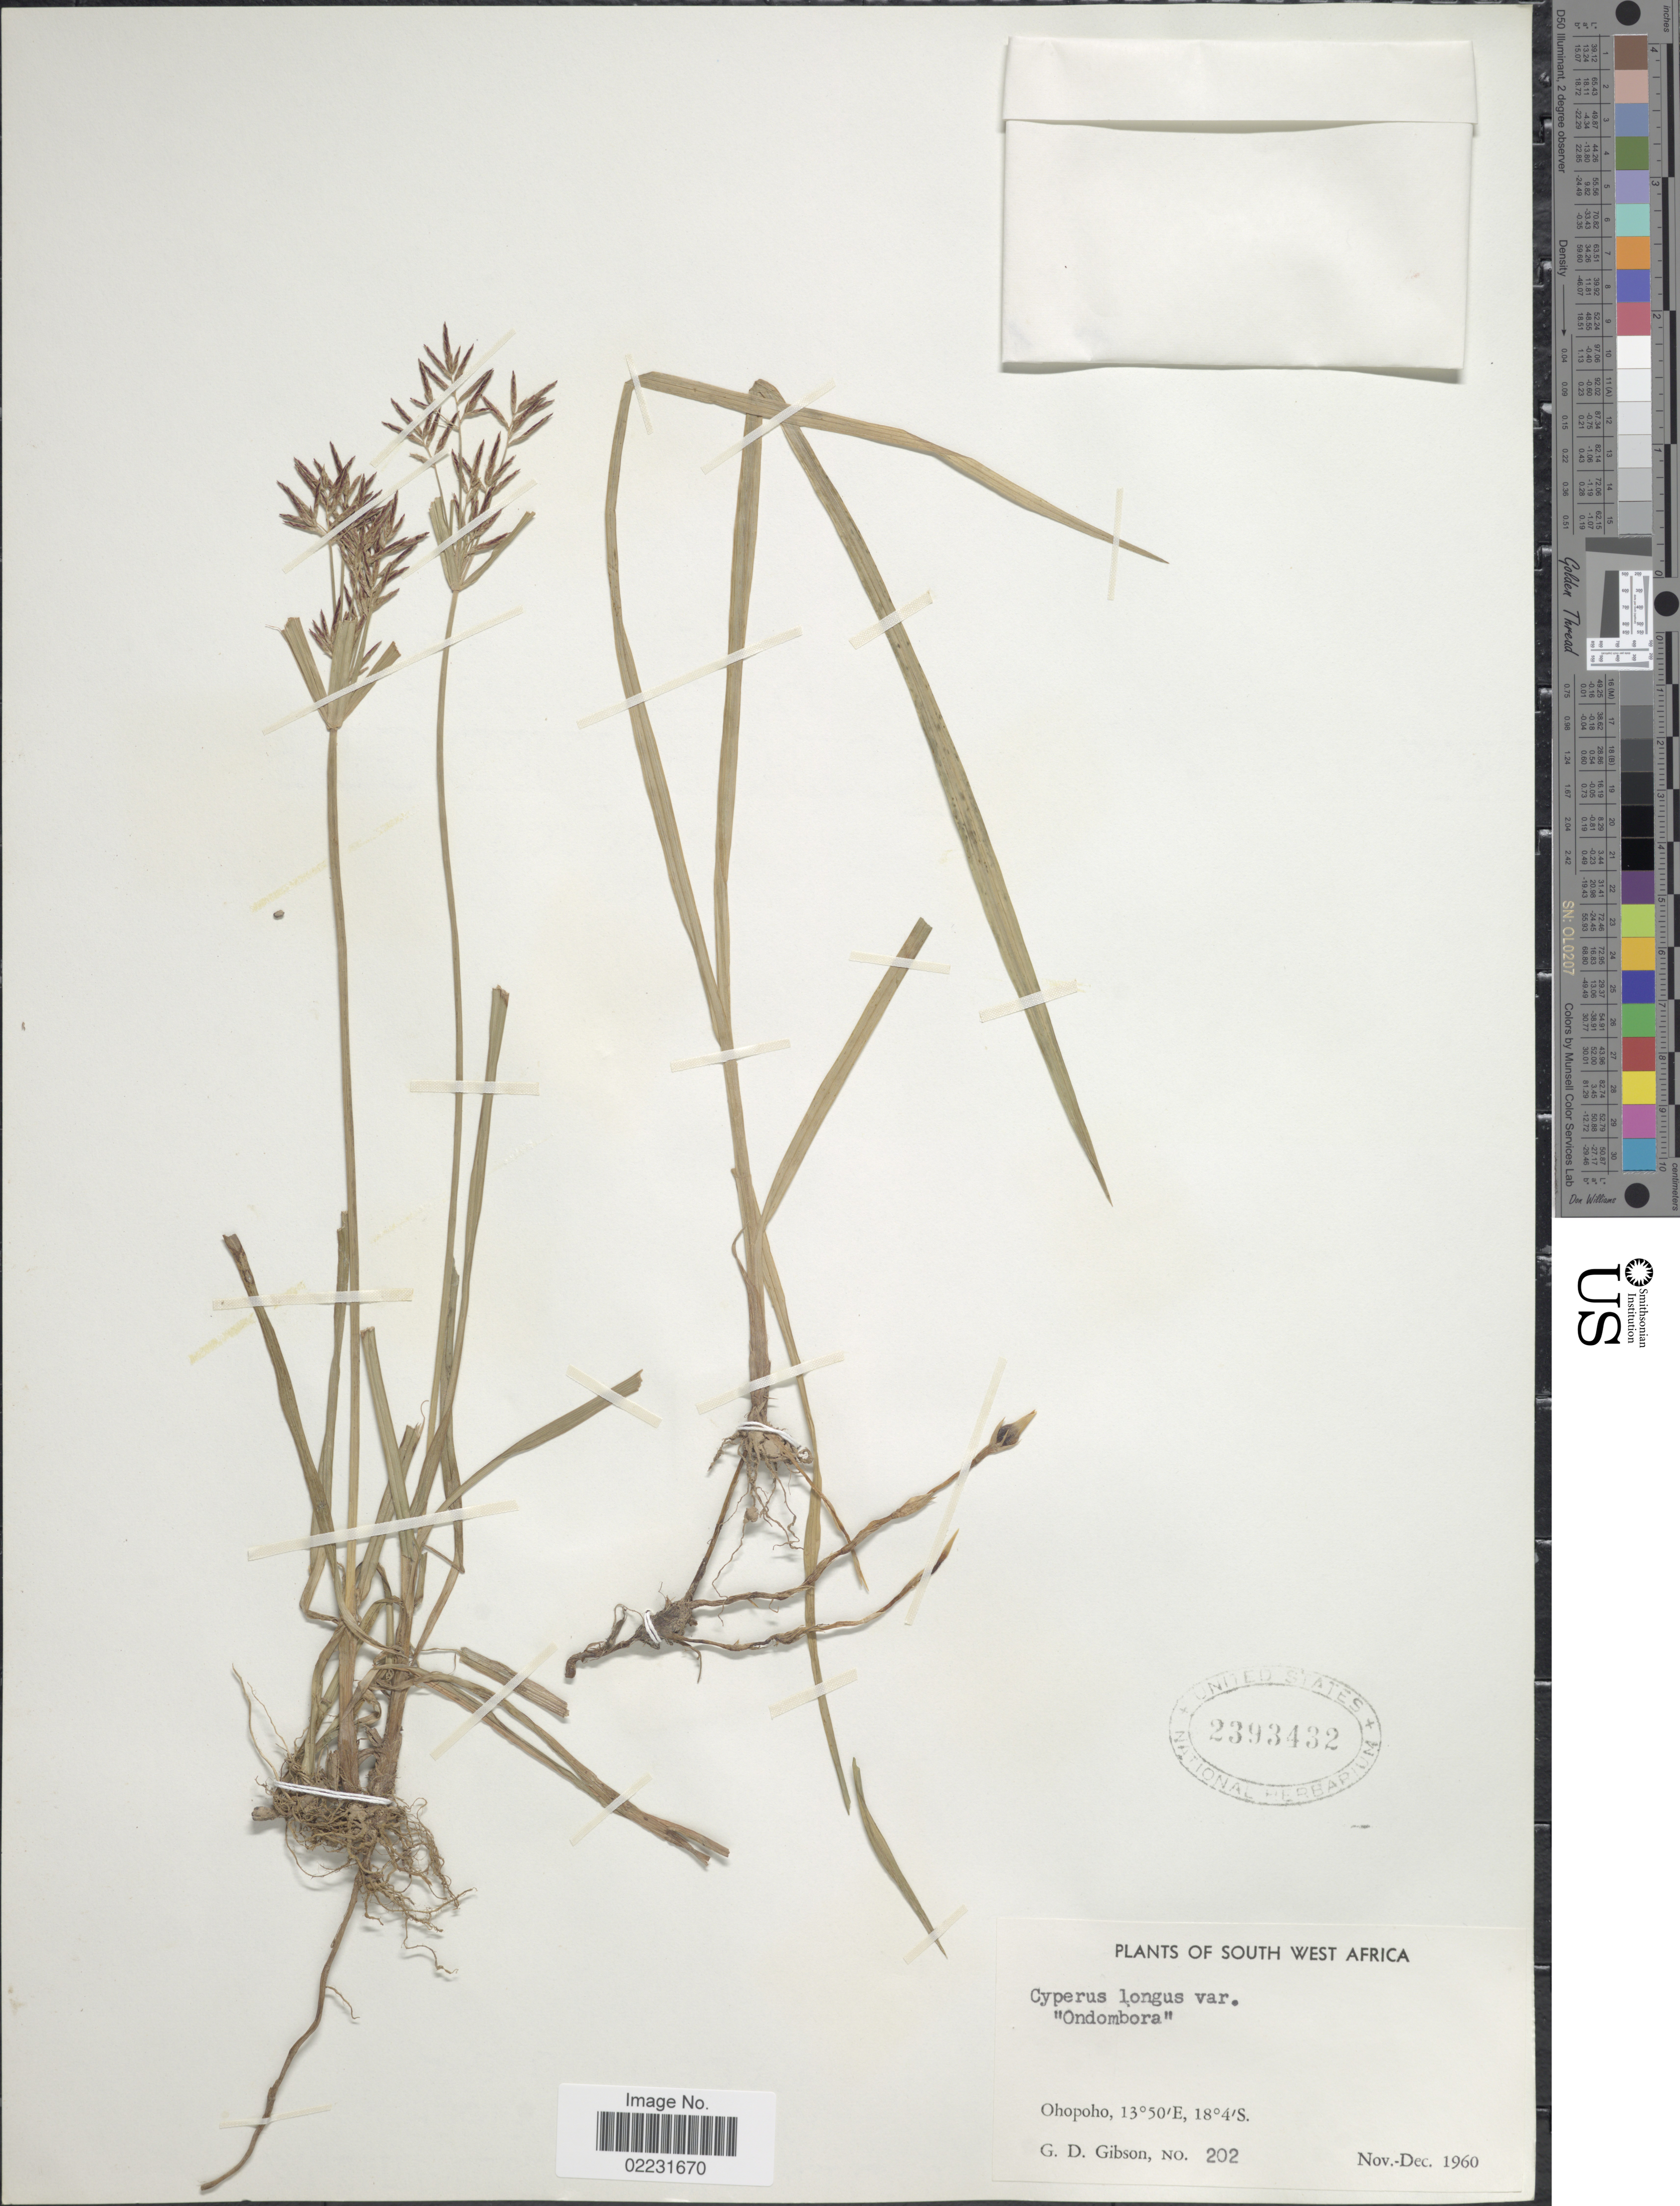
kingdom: Plantae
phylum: Tracheophyta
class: Liliopsida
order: Poales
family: Cyperaceae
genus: Cyperus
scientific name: Cyperus longus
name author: L.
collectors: G. D. Gibson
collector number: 202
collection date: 1960-11/1960-12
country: Namibia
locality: Ohopoho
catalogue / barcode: US 2393432